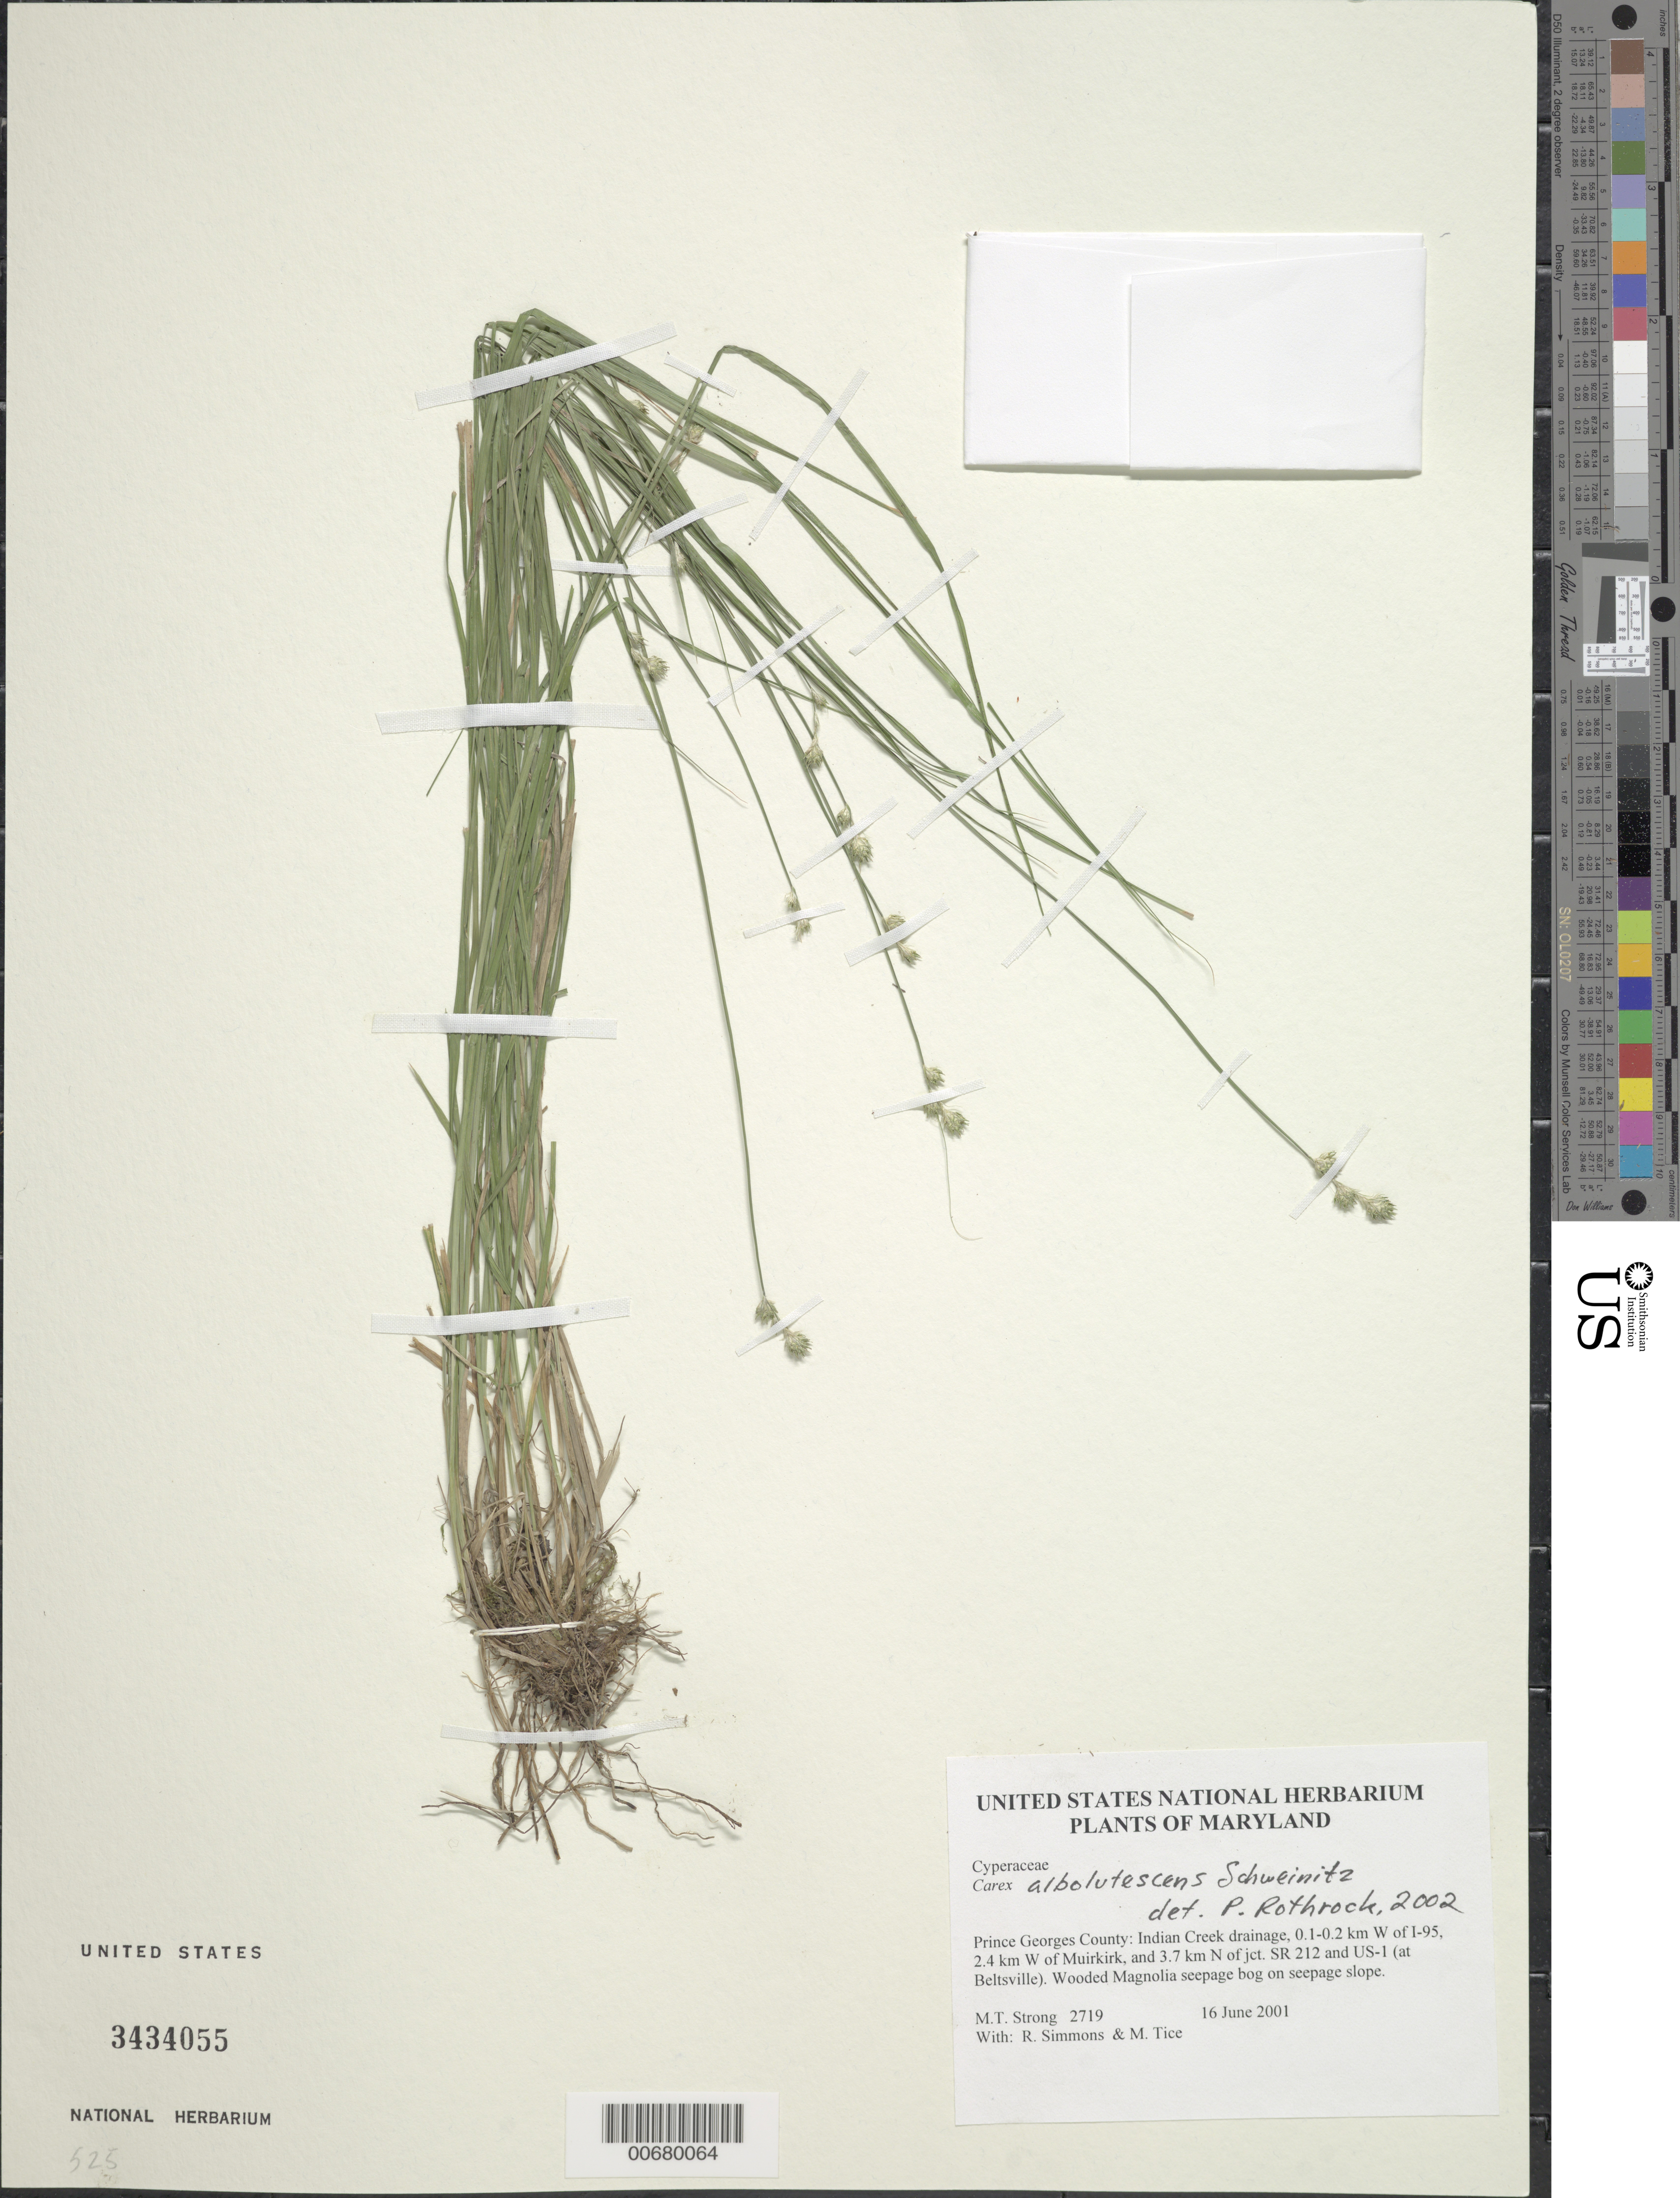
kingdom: Plantae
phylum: Tracheophyta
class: Liliopsida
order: Poales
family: Cyperaceae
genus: Carex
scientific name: Carex albolutescens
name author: Schwein.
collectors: M. T. Strong, R. Simmons & M. Tice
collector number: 2719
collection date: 2001-06-16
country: United States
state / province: Maryland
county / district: Prince George's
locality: Prince Georges City: Indian Creek drainage, 0.1-0.2 km W of I-95, 2.4 km W of Muirkirk, and 3.7 km N of jct. SR 212 and US-1 (at Beltsville)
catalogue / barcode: US 3434055